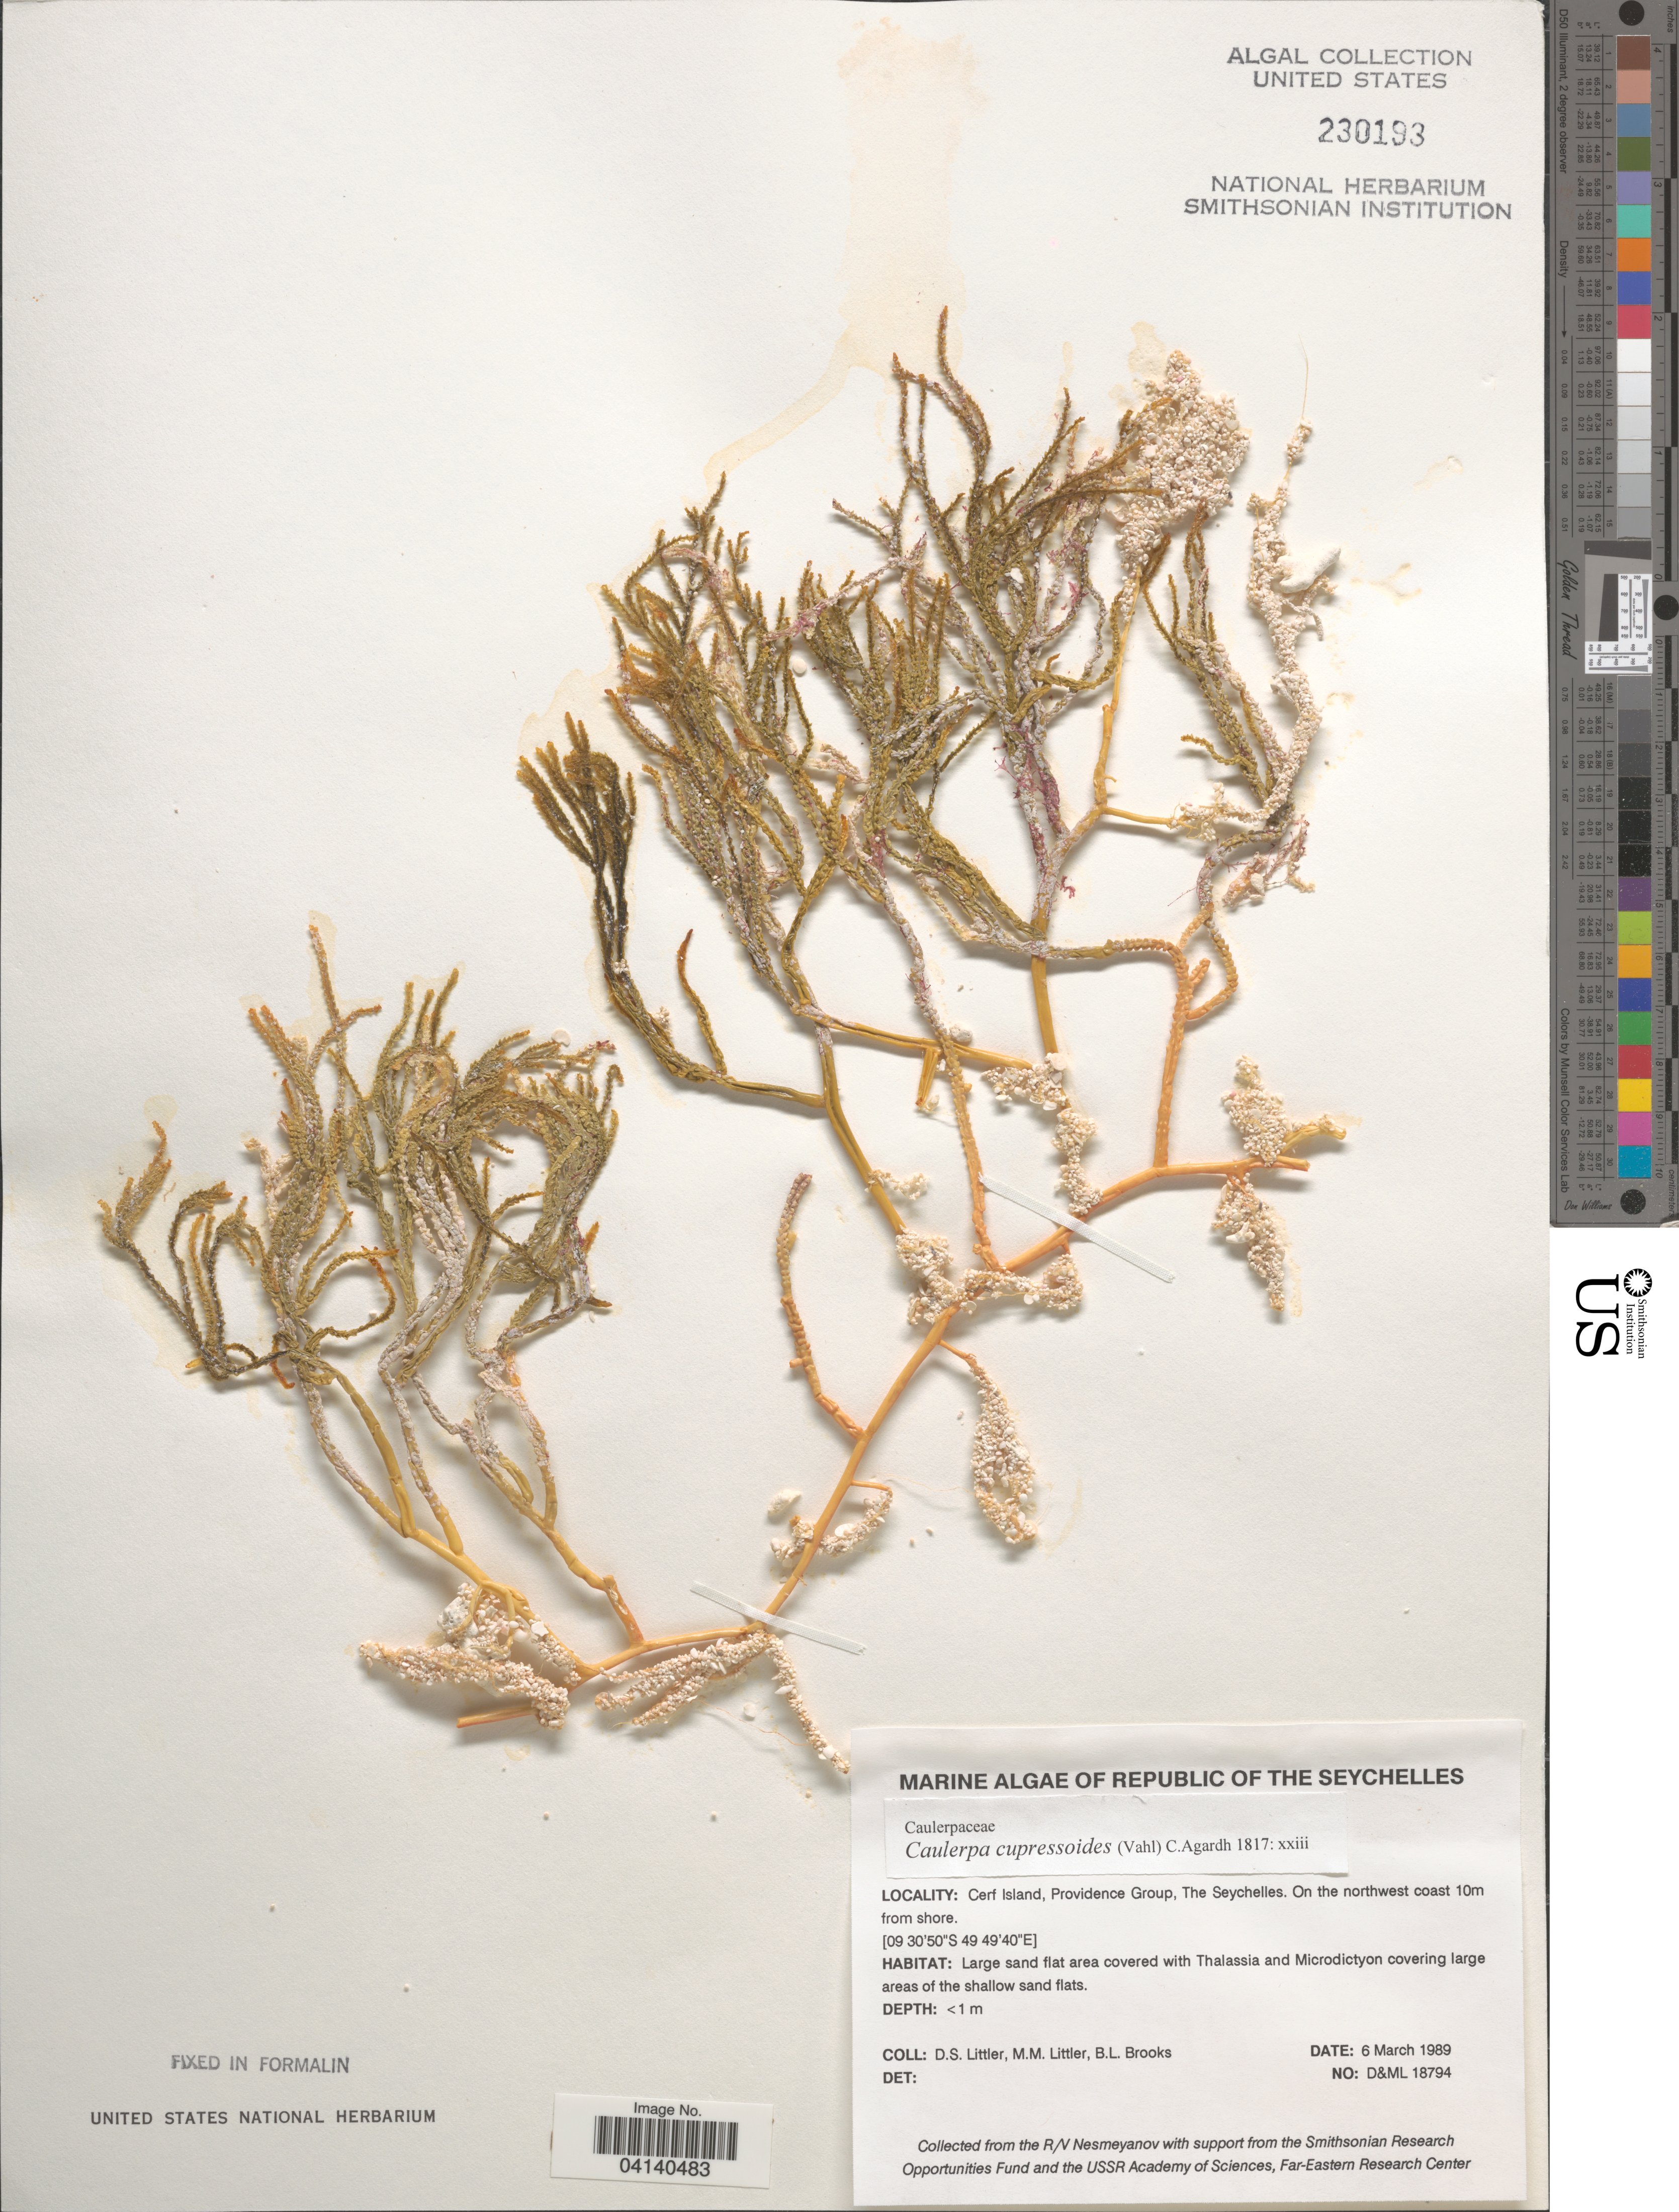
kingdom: Plantae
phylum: Chlorophyta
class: Ulvophyceae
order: Bryopsidales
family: Caulerpaceae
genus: Caulerpa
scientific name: Caulerpa cupressoides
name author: (Vahl) C. Agardh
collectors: D. S. Littler & B. Brooks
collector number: D&ML18794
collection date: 1989-03-06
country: Seychelles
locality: Republic of the Seychelles. Cerf Island, Providence Group. On the northwest coast.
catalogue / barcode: US 230193